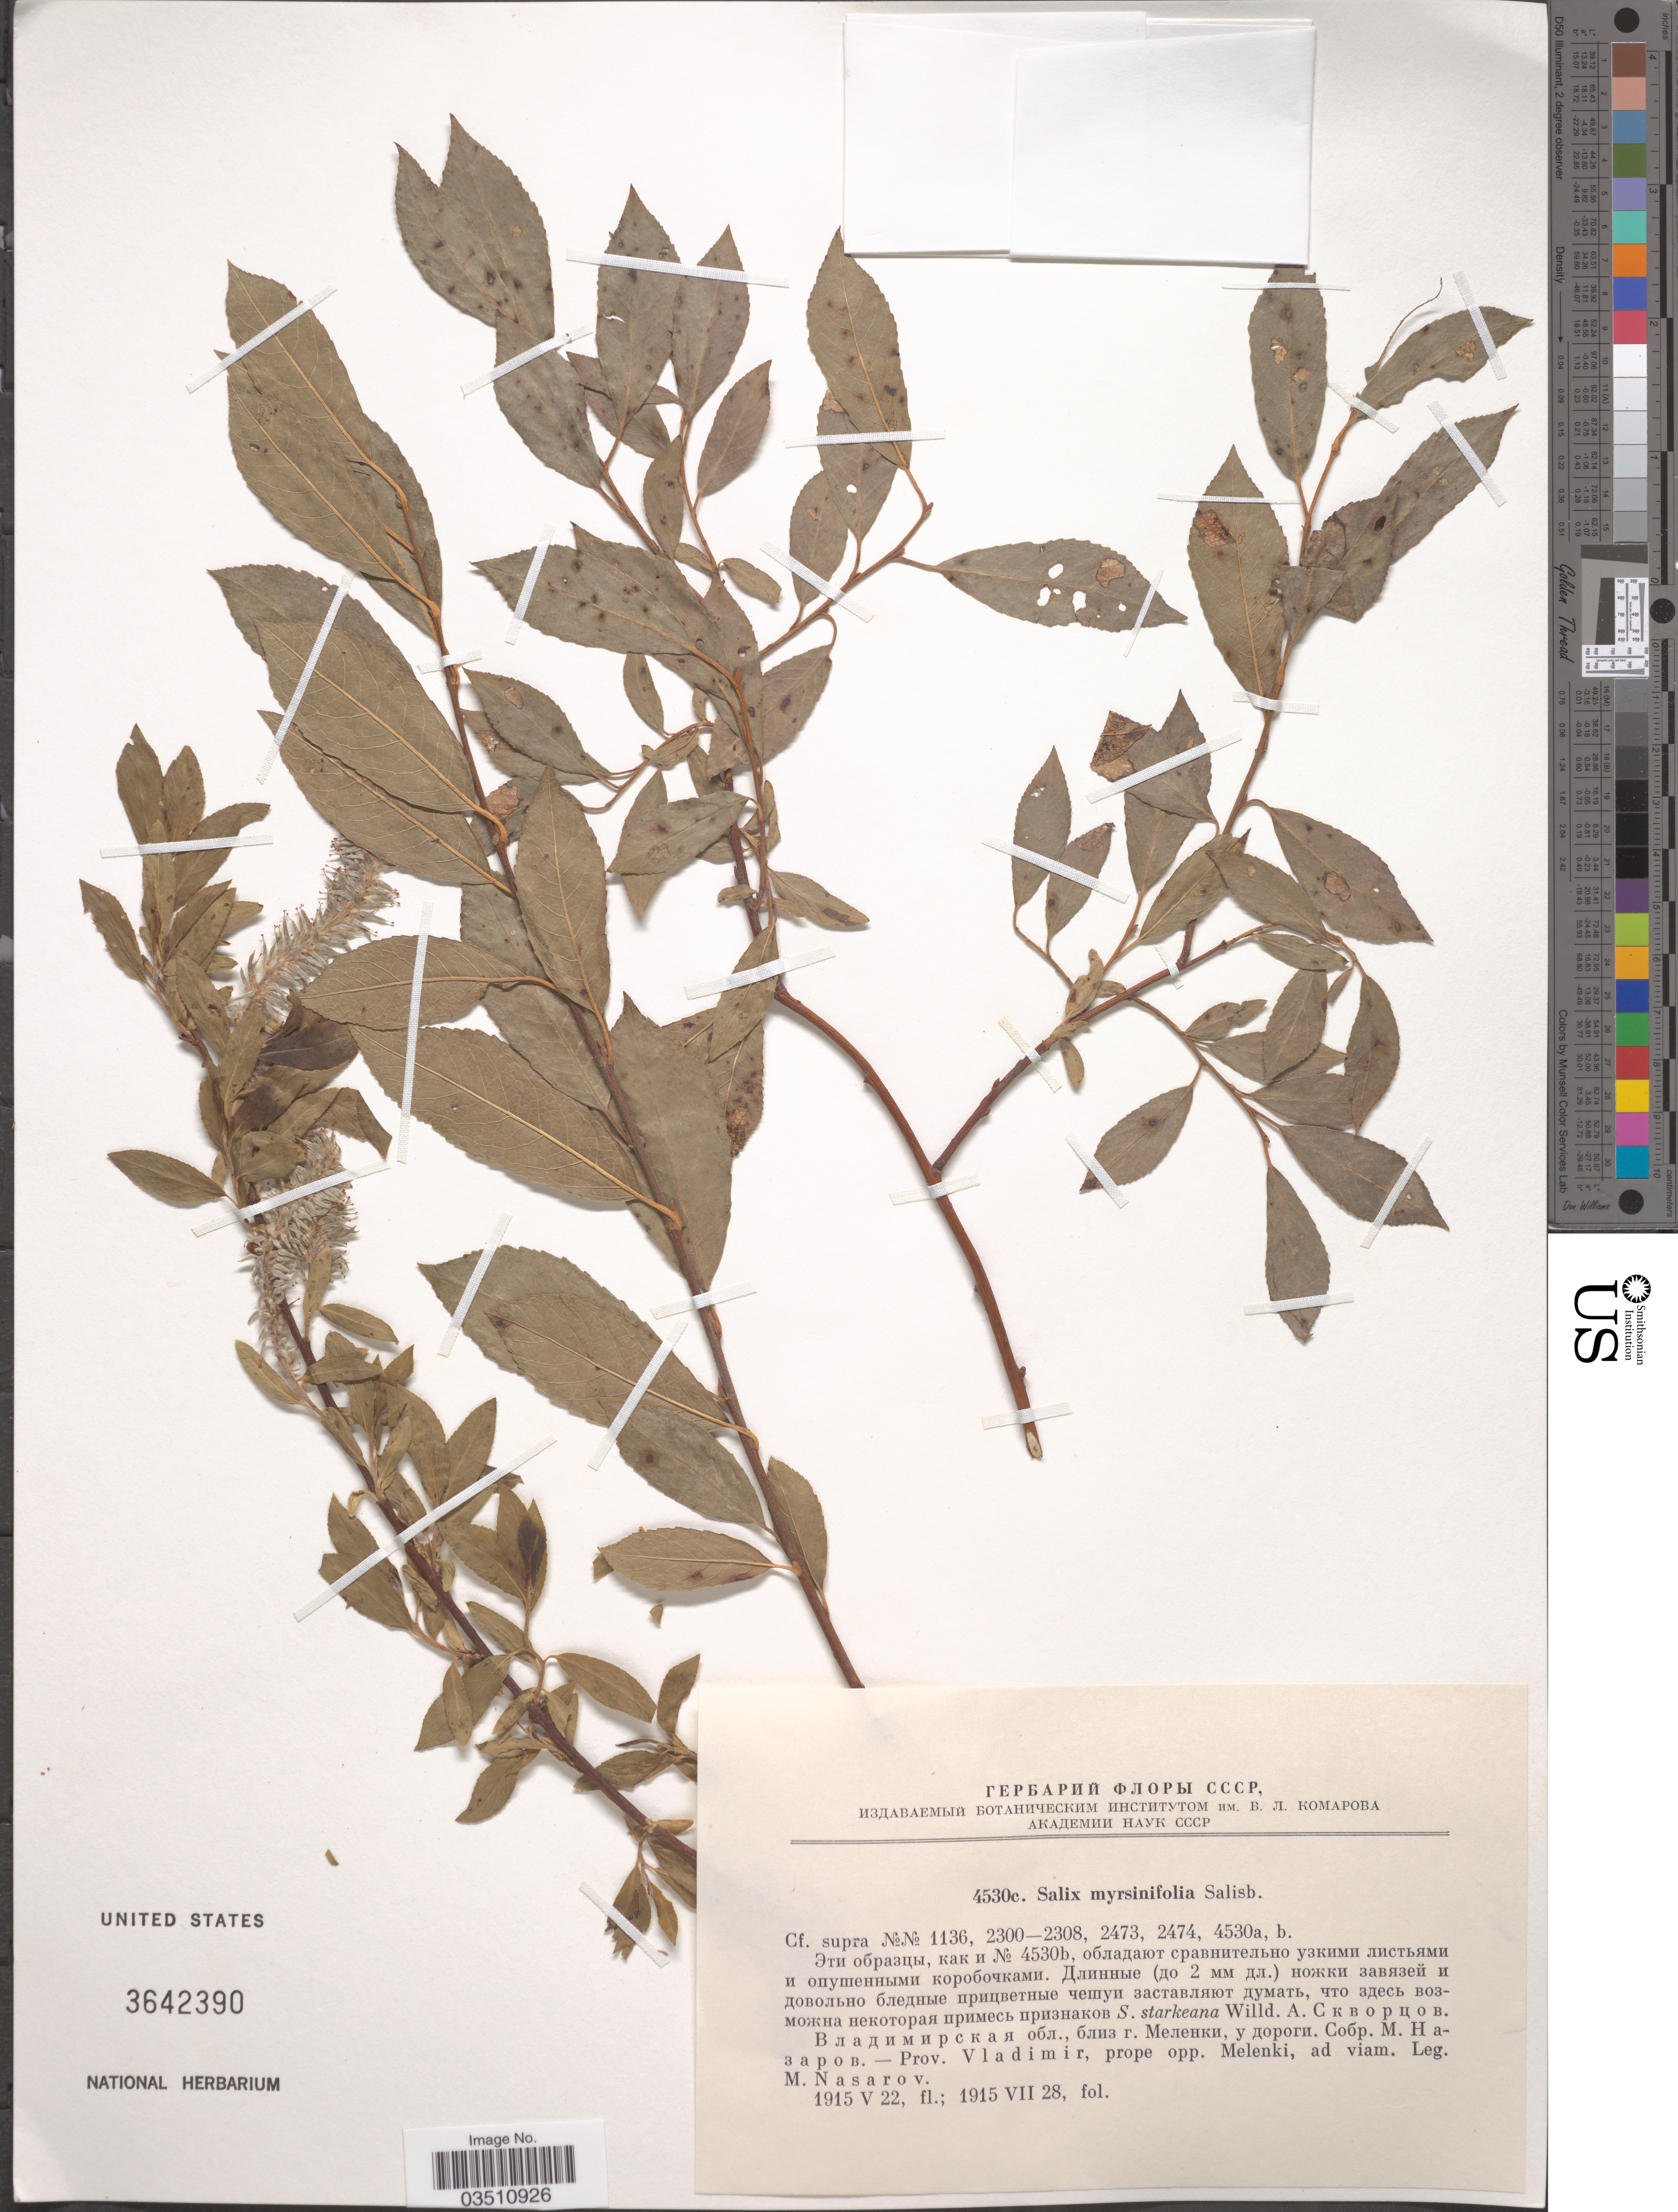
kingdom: Plantae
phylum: Tracheophyta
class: Magnoliopsida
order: Malpighiales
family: Salicaceae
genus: Salix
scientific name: Salix nigricans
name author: Sm.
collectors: M. Nasarov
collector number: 4530c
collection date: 1915-05-22/1915-07-28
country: Russian Federation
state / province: Vladimir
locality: Prope opp. Melenki, ad viam.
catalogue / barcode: US 3642390